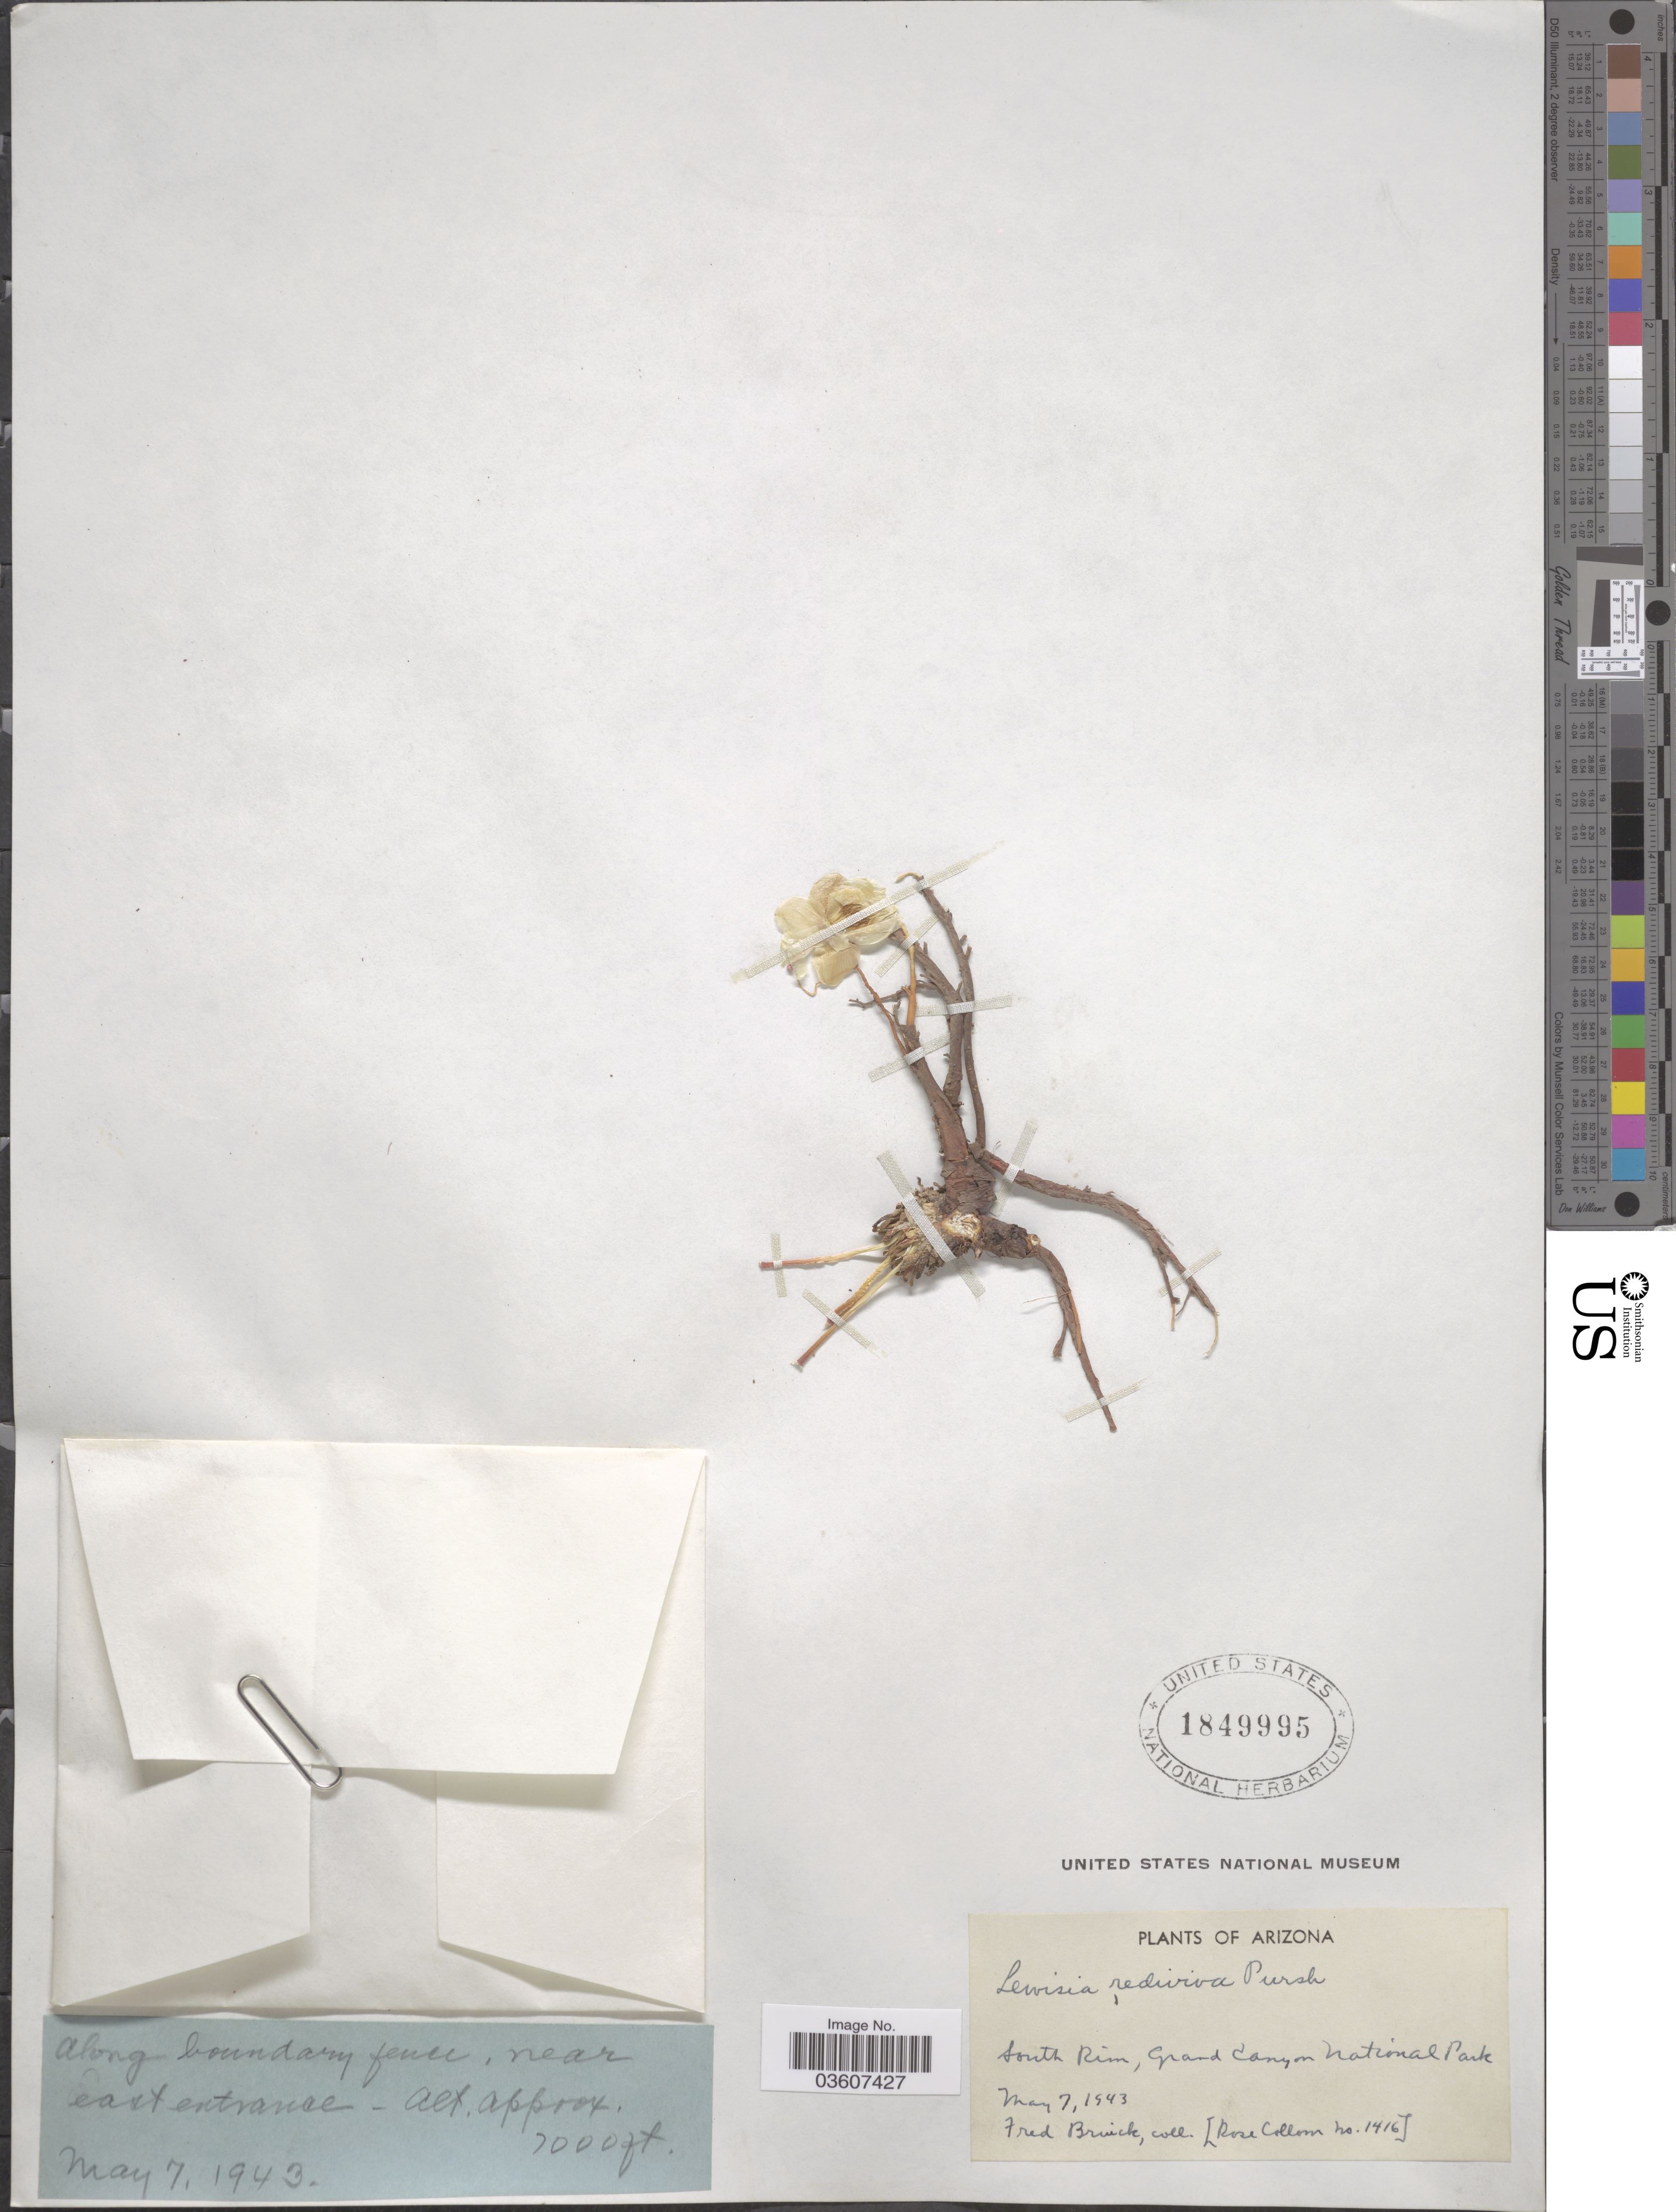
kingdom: Plantae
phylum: Tracheophyta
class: Magnoliopsida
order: Caryophyllales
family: Montiaceae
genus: Lewisia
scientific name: Lewisia rediviva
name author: Pursh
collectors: F. Bruick & R. E. Collom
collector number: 1416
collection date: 1943-05-07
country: United States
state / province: Arizona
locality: South Rim, Grand Canyon National Park. Along boundary fence, near east entrance.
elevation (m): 2134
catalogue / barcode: US 1849995